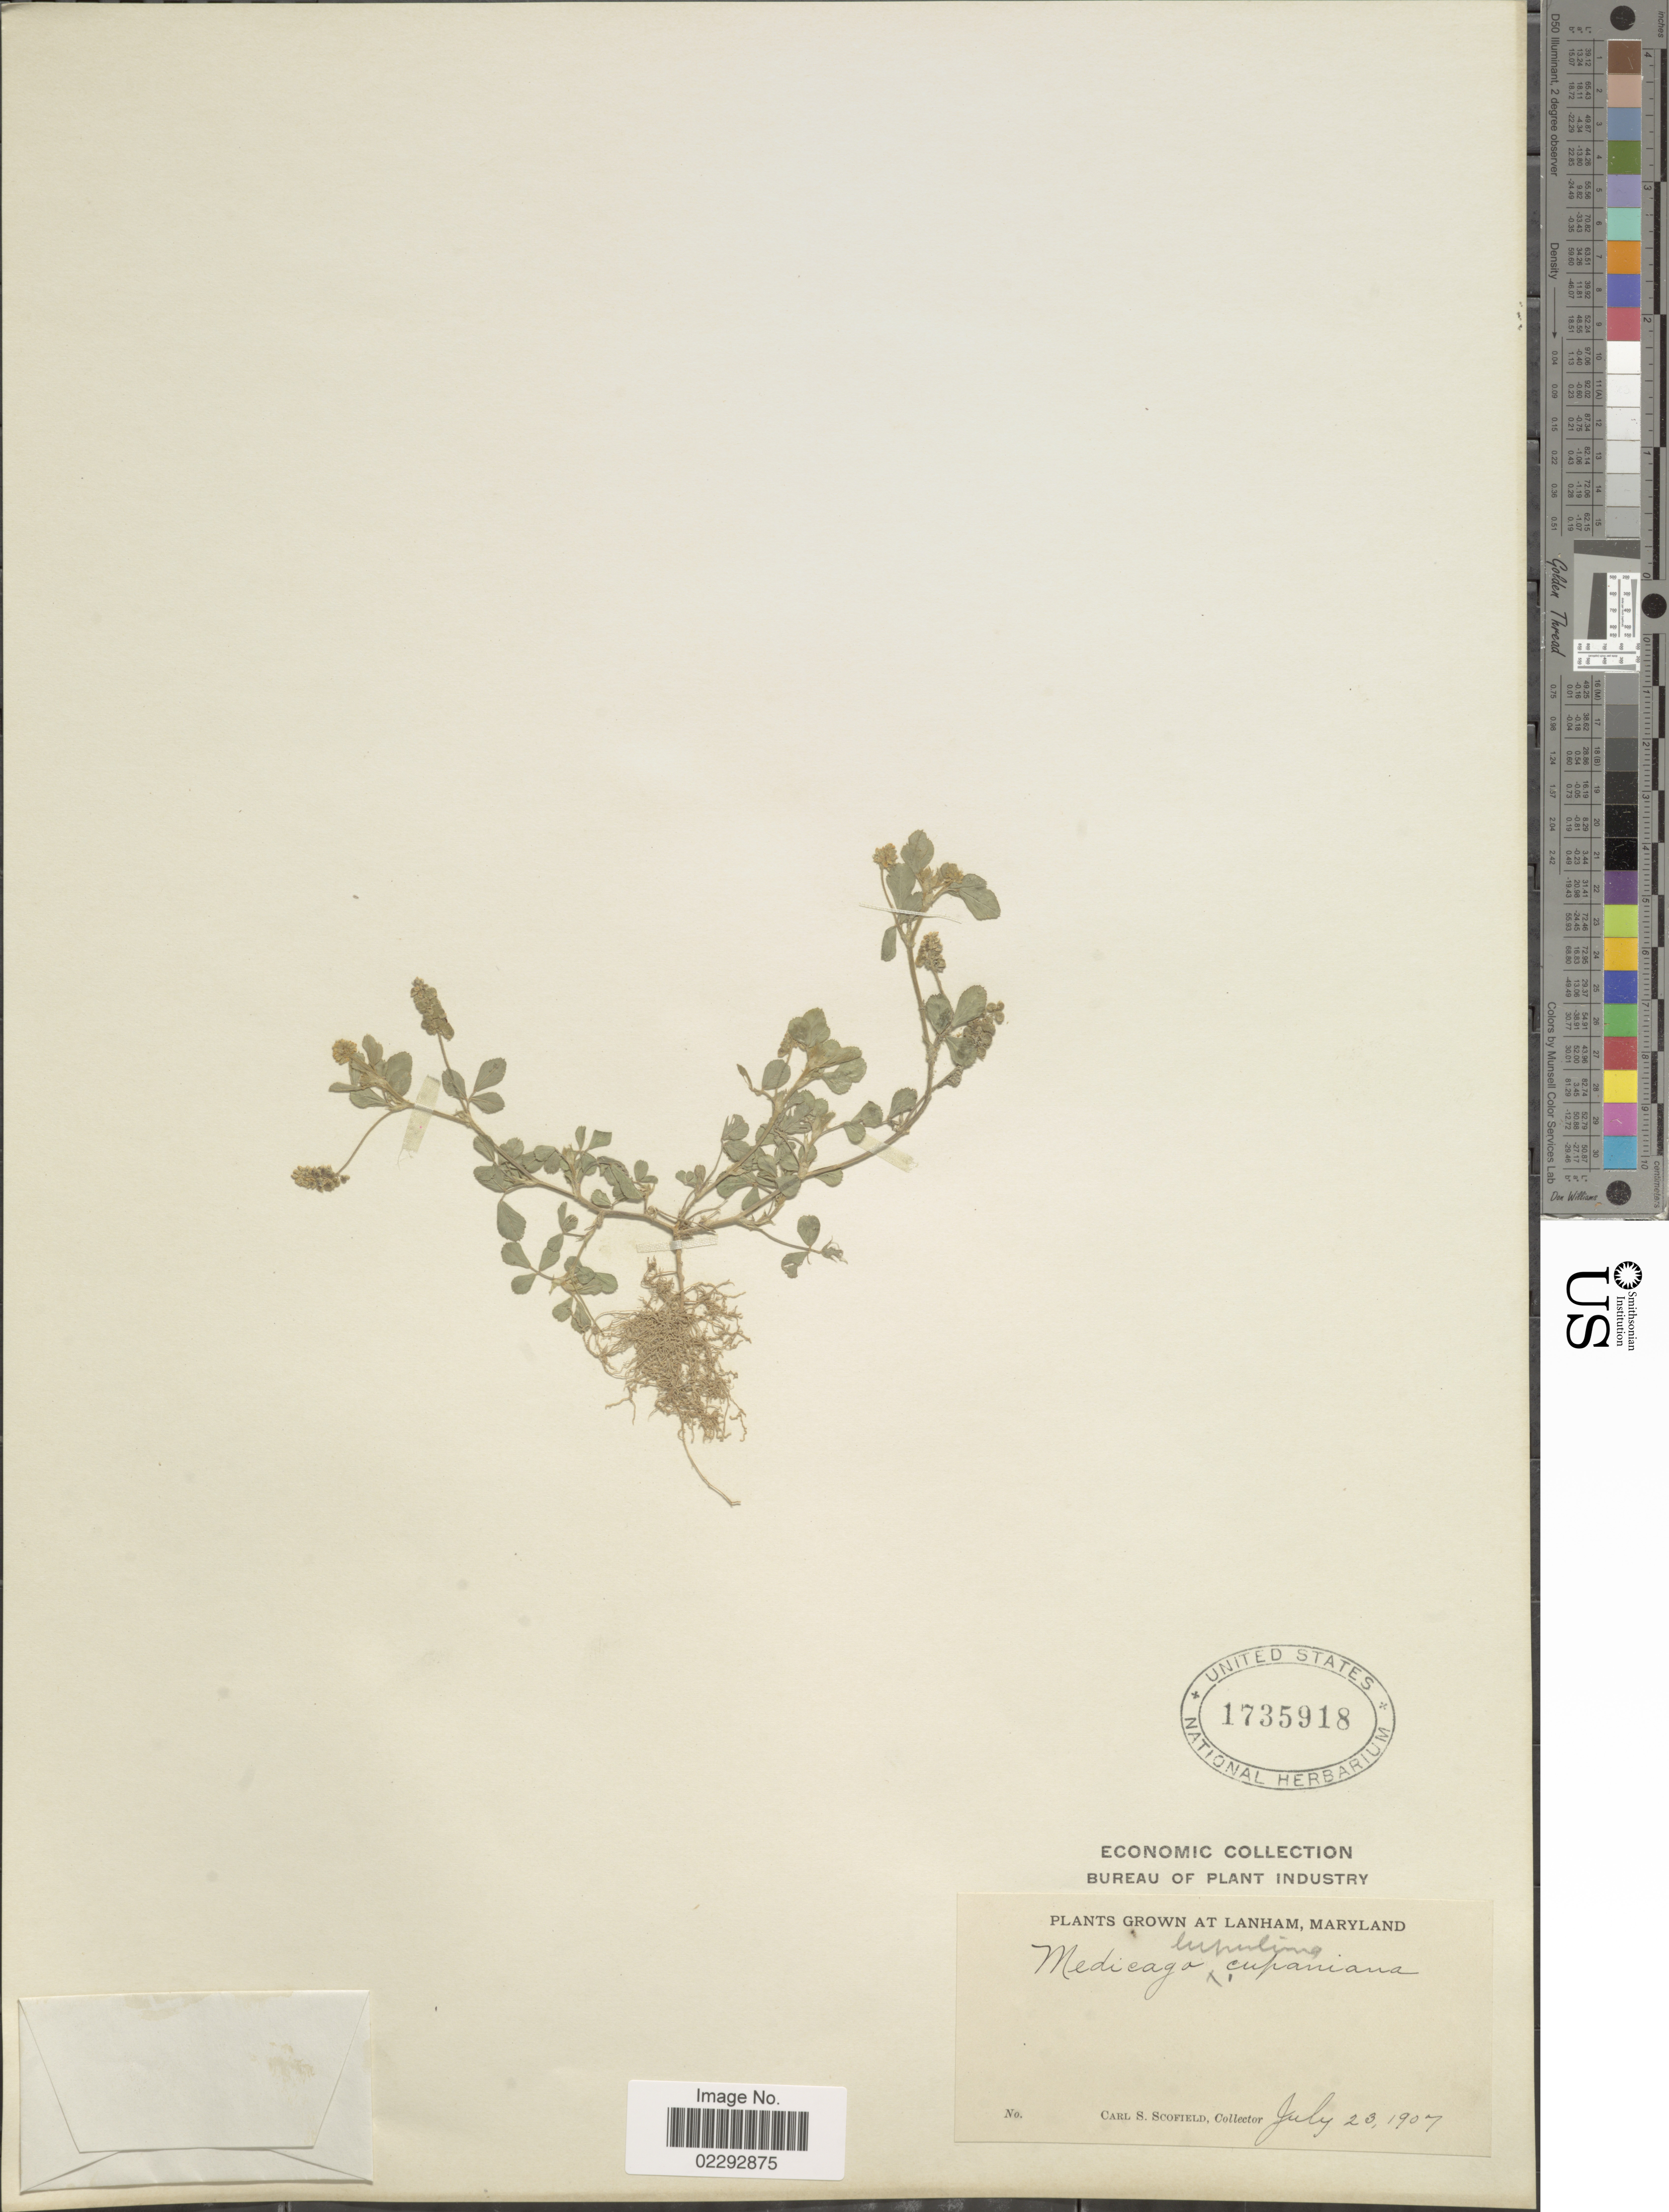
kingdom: Plantae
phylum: Tracheophyta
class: Magnoliopsida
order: Fabales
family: Fabaceae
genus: Medicago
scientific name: Medicago lupulina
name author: L.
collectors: C. Scofield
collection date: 1907-07-23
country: United States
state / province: Maryland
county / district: Prince George's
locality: At Lanham, Maryland.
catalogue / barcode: US 1735918